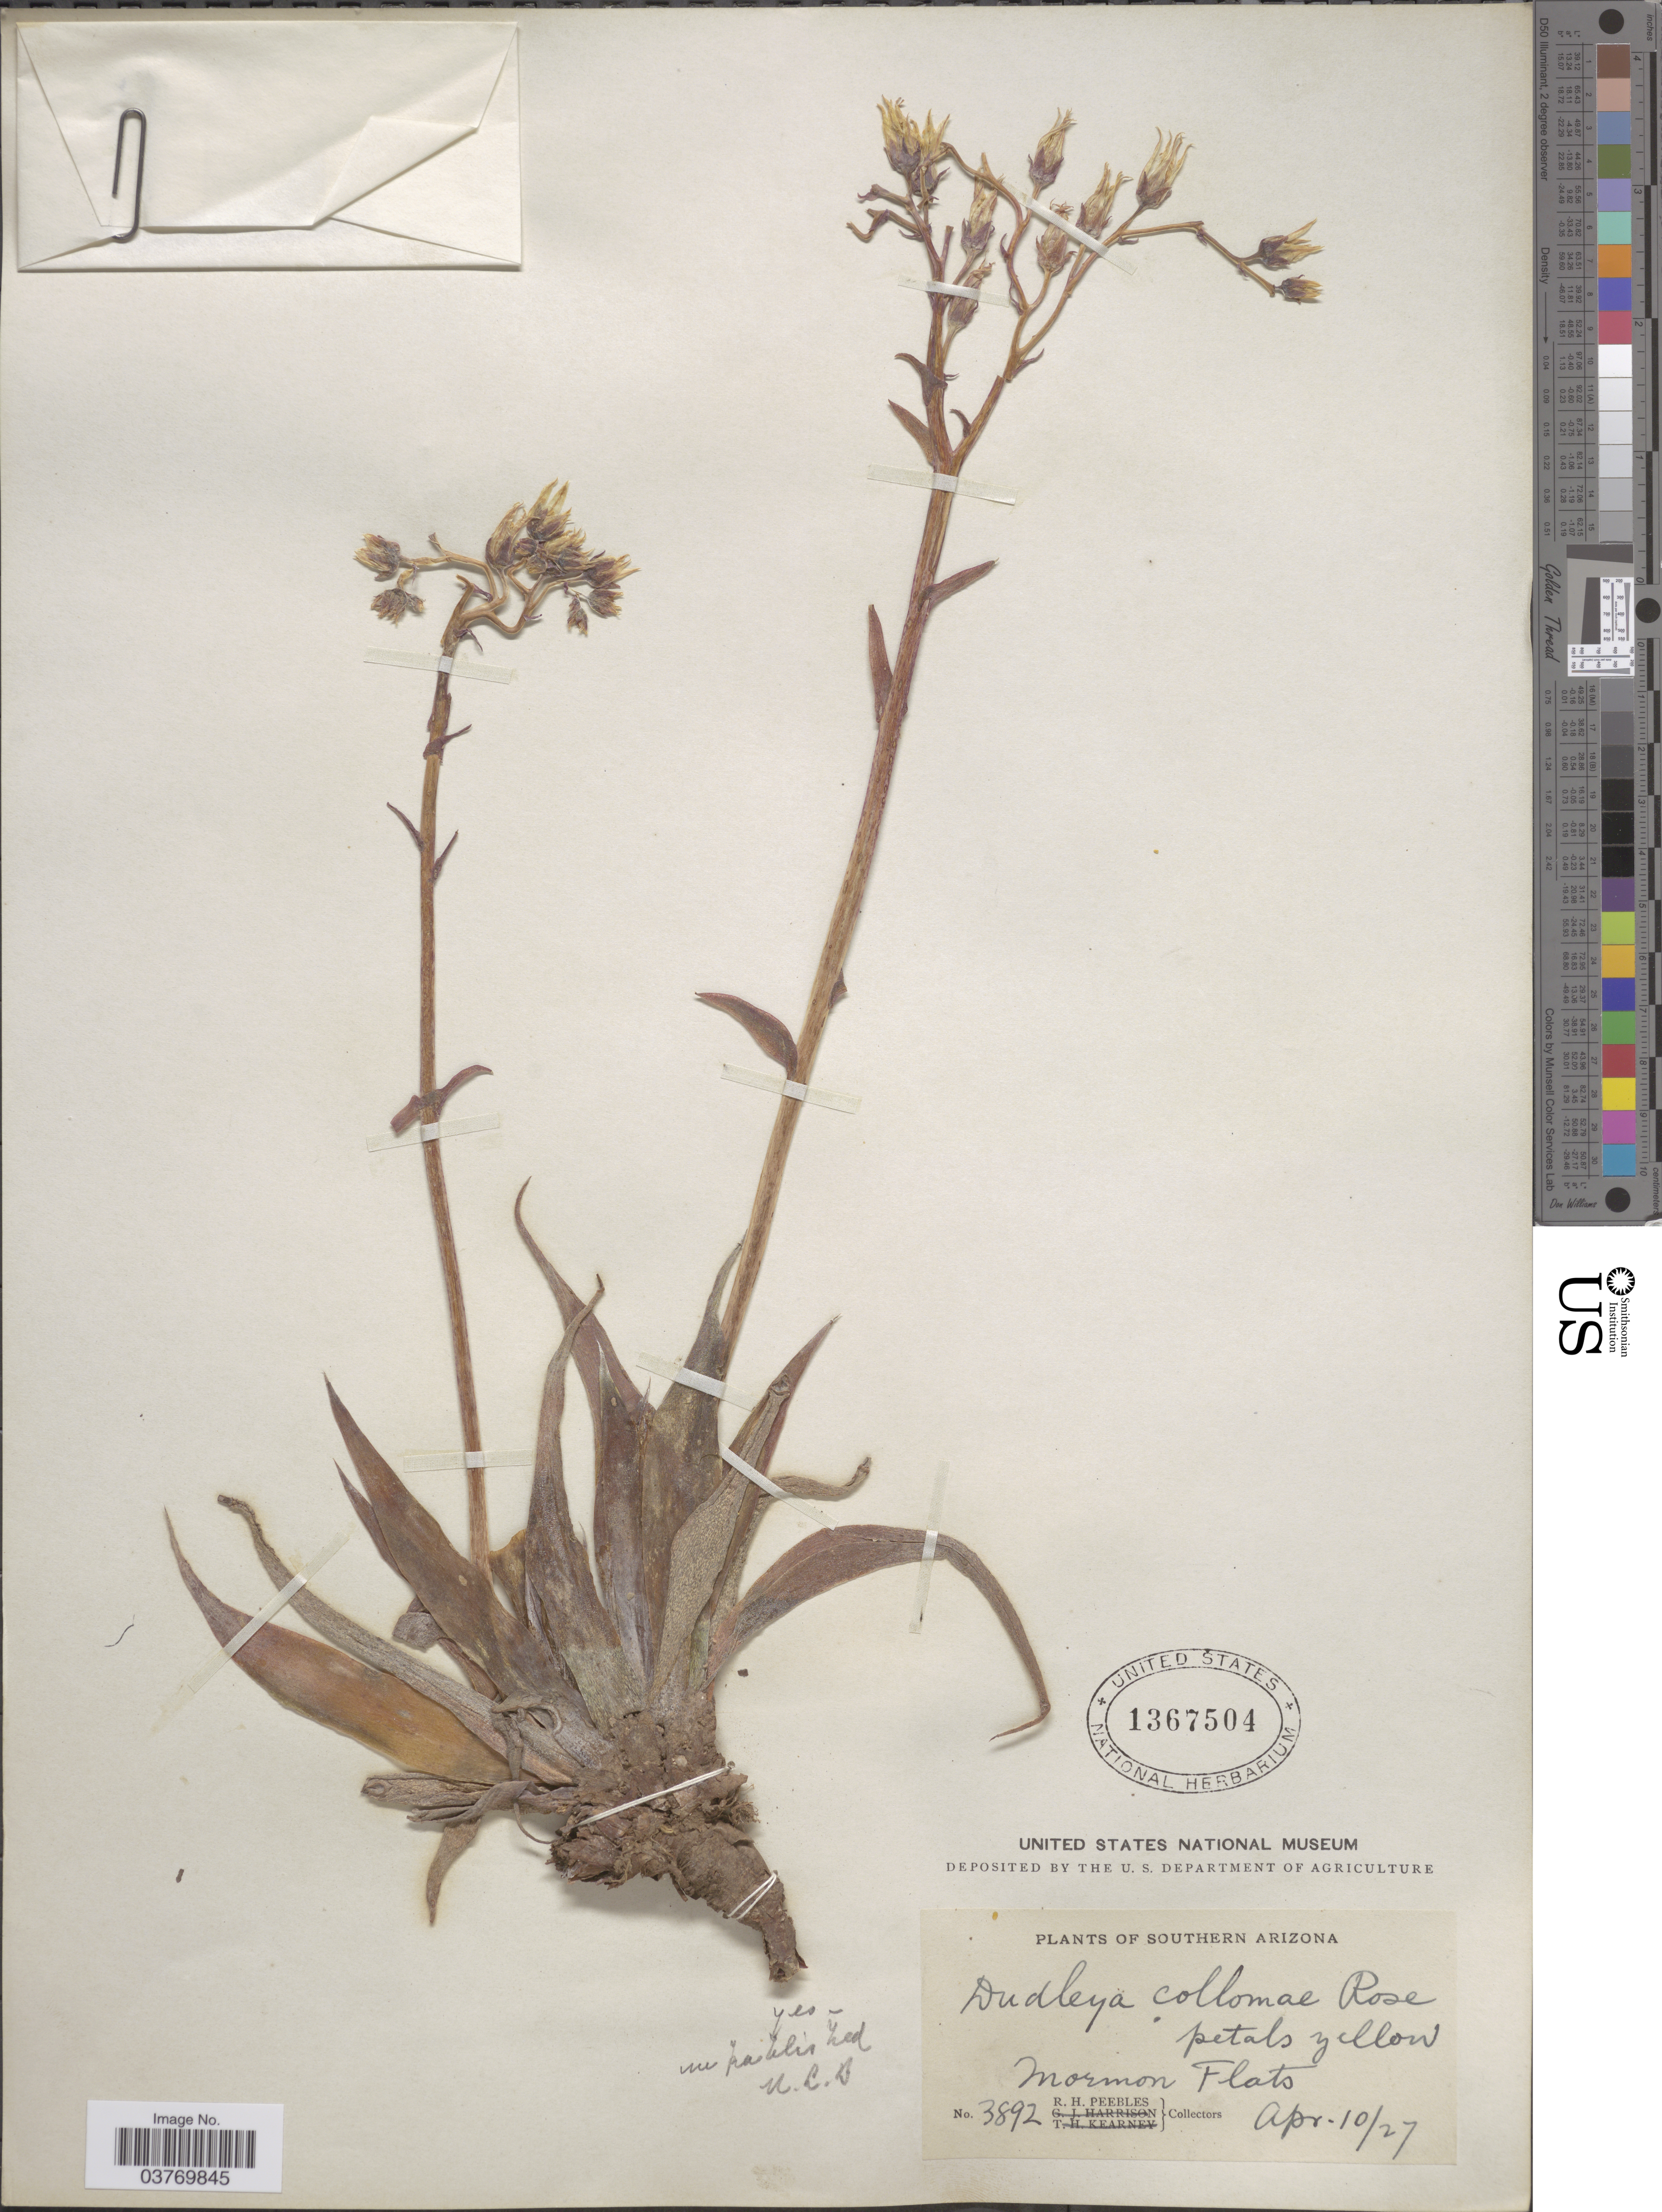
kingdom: Plantae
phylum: Tracheophyta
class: Magnoliopsida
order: Saxifragales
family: Crassulaceae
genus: Dudleya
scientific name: Dudleya collomiae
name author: Rose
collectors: R. H. Peebles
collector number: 3892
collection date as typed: Transcribed d/m/y: 10/4/27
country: United States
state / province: Arizona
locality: Southern Arizona. Mormon Flats.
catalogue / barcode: US 1367504